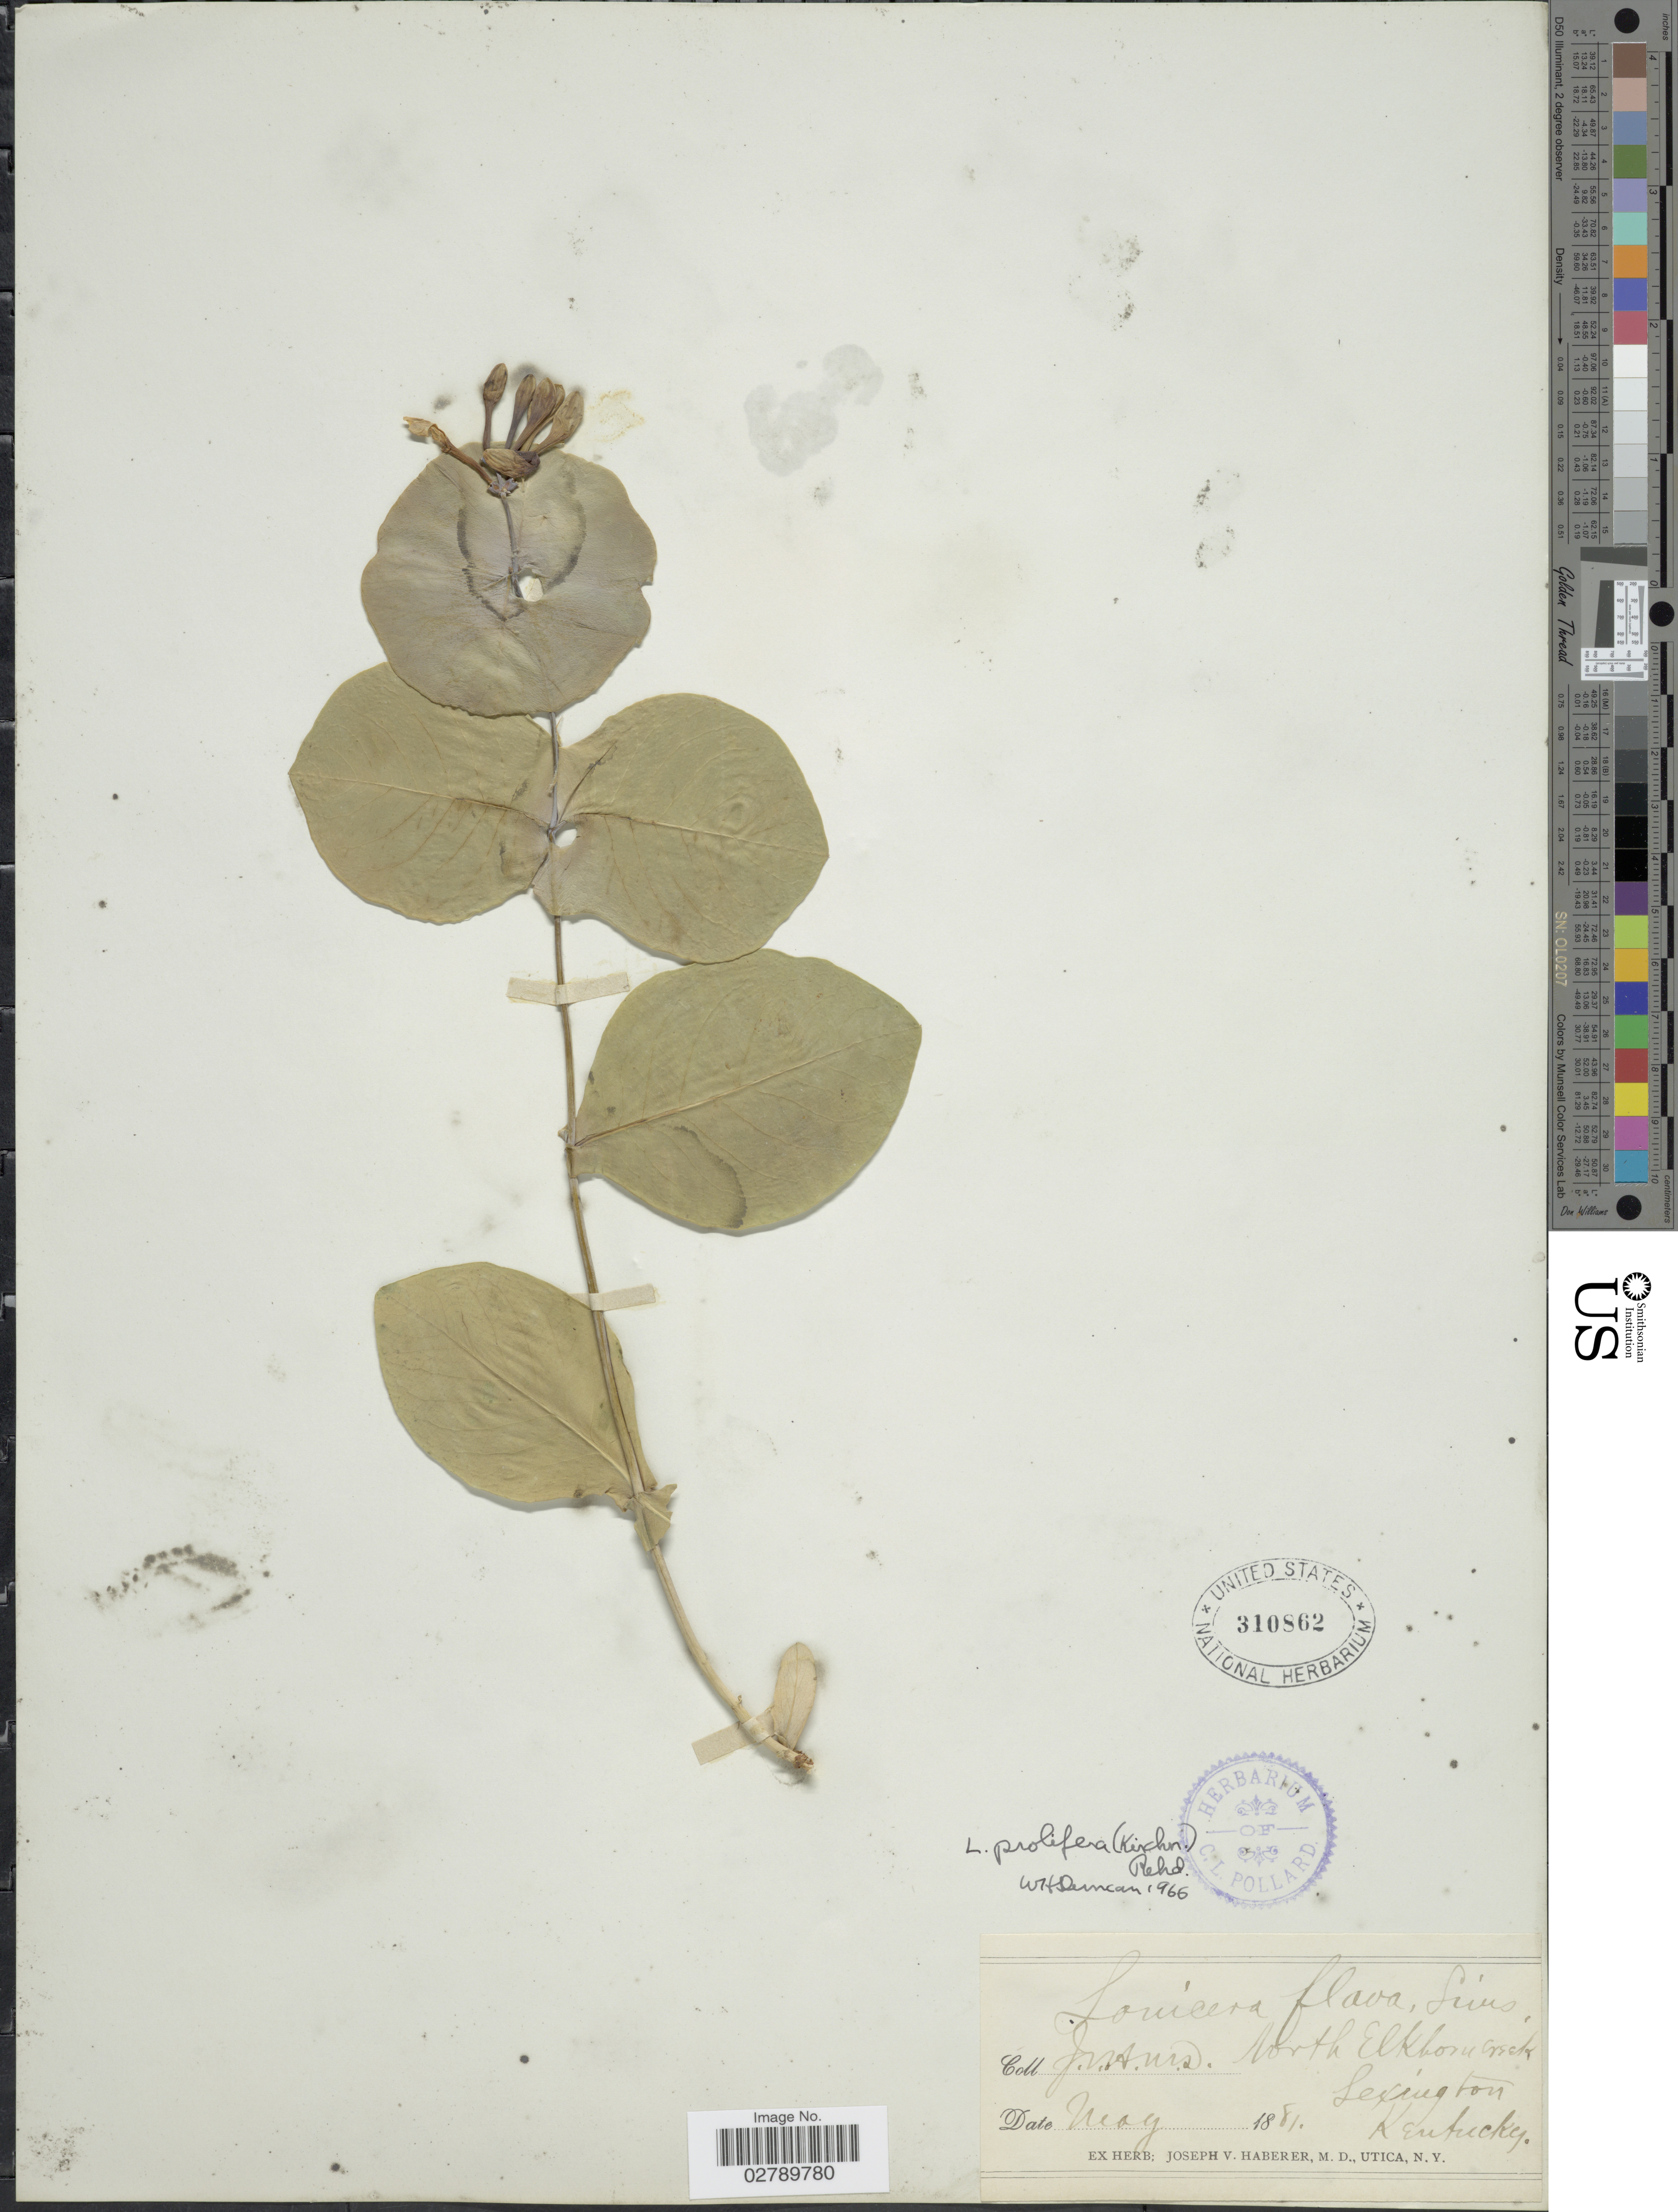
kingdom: Plantae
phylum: Tracheophyta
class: Magnoliopsida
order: Dipsacales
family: Caprifoliaceae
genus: Lonicera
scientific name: Lonicera prolifera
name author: (O. Kirchner) Booth ex Rehder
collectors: J. V. Haberer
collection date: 1881-05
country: United States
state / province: Kentucky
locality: North Elkhorn Creek, Lexington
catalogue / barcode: US 310862